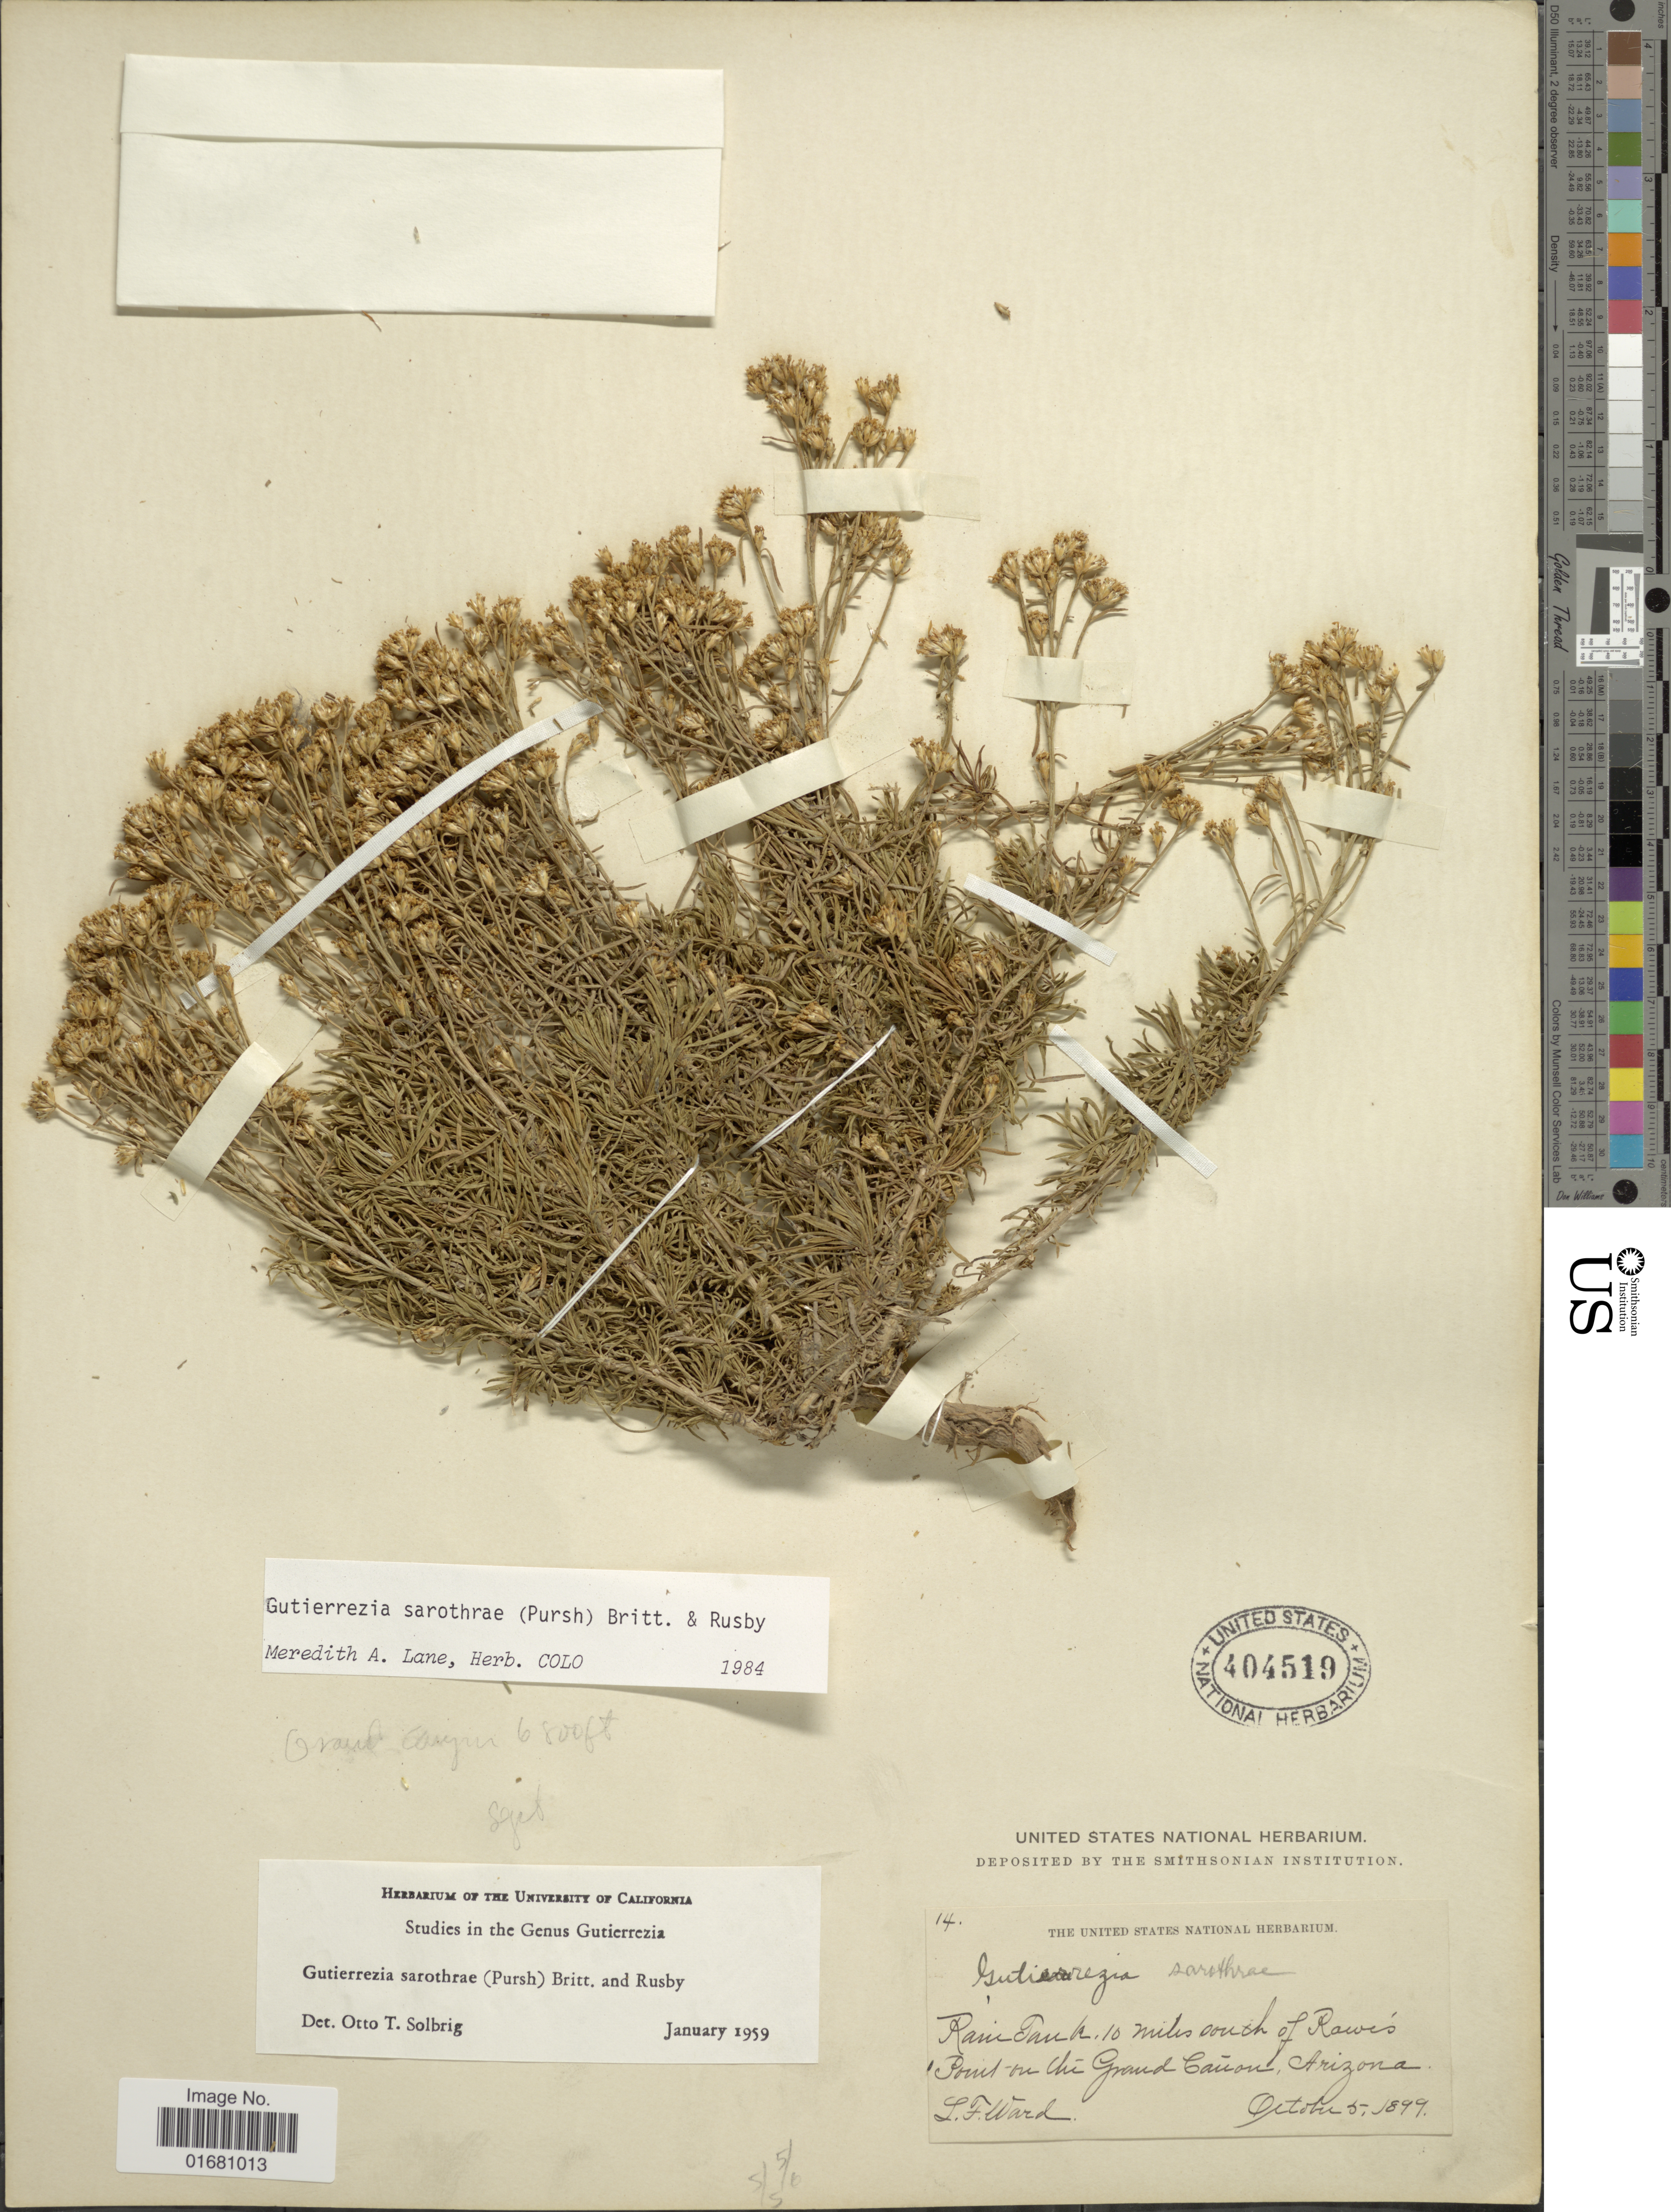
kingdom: Plantae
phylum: Tracheophyta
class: Magnoliopsida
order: Asterales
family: Asteraceae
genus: Gutierrezia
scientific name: Gutierrezia sarothrae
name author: (Pursh) Britton & Rusby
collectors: L. Ward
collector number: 14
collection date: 1899-10-05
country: United States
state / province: Arizona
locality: Rain Tank, 10 miles south of Rowe's Point to the Grand Cañon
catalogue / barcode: US 404519